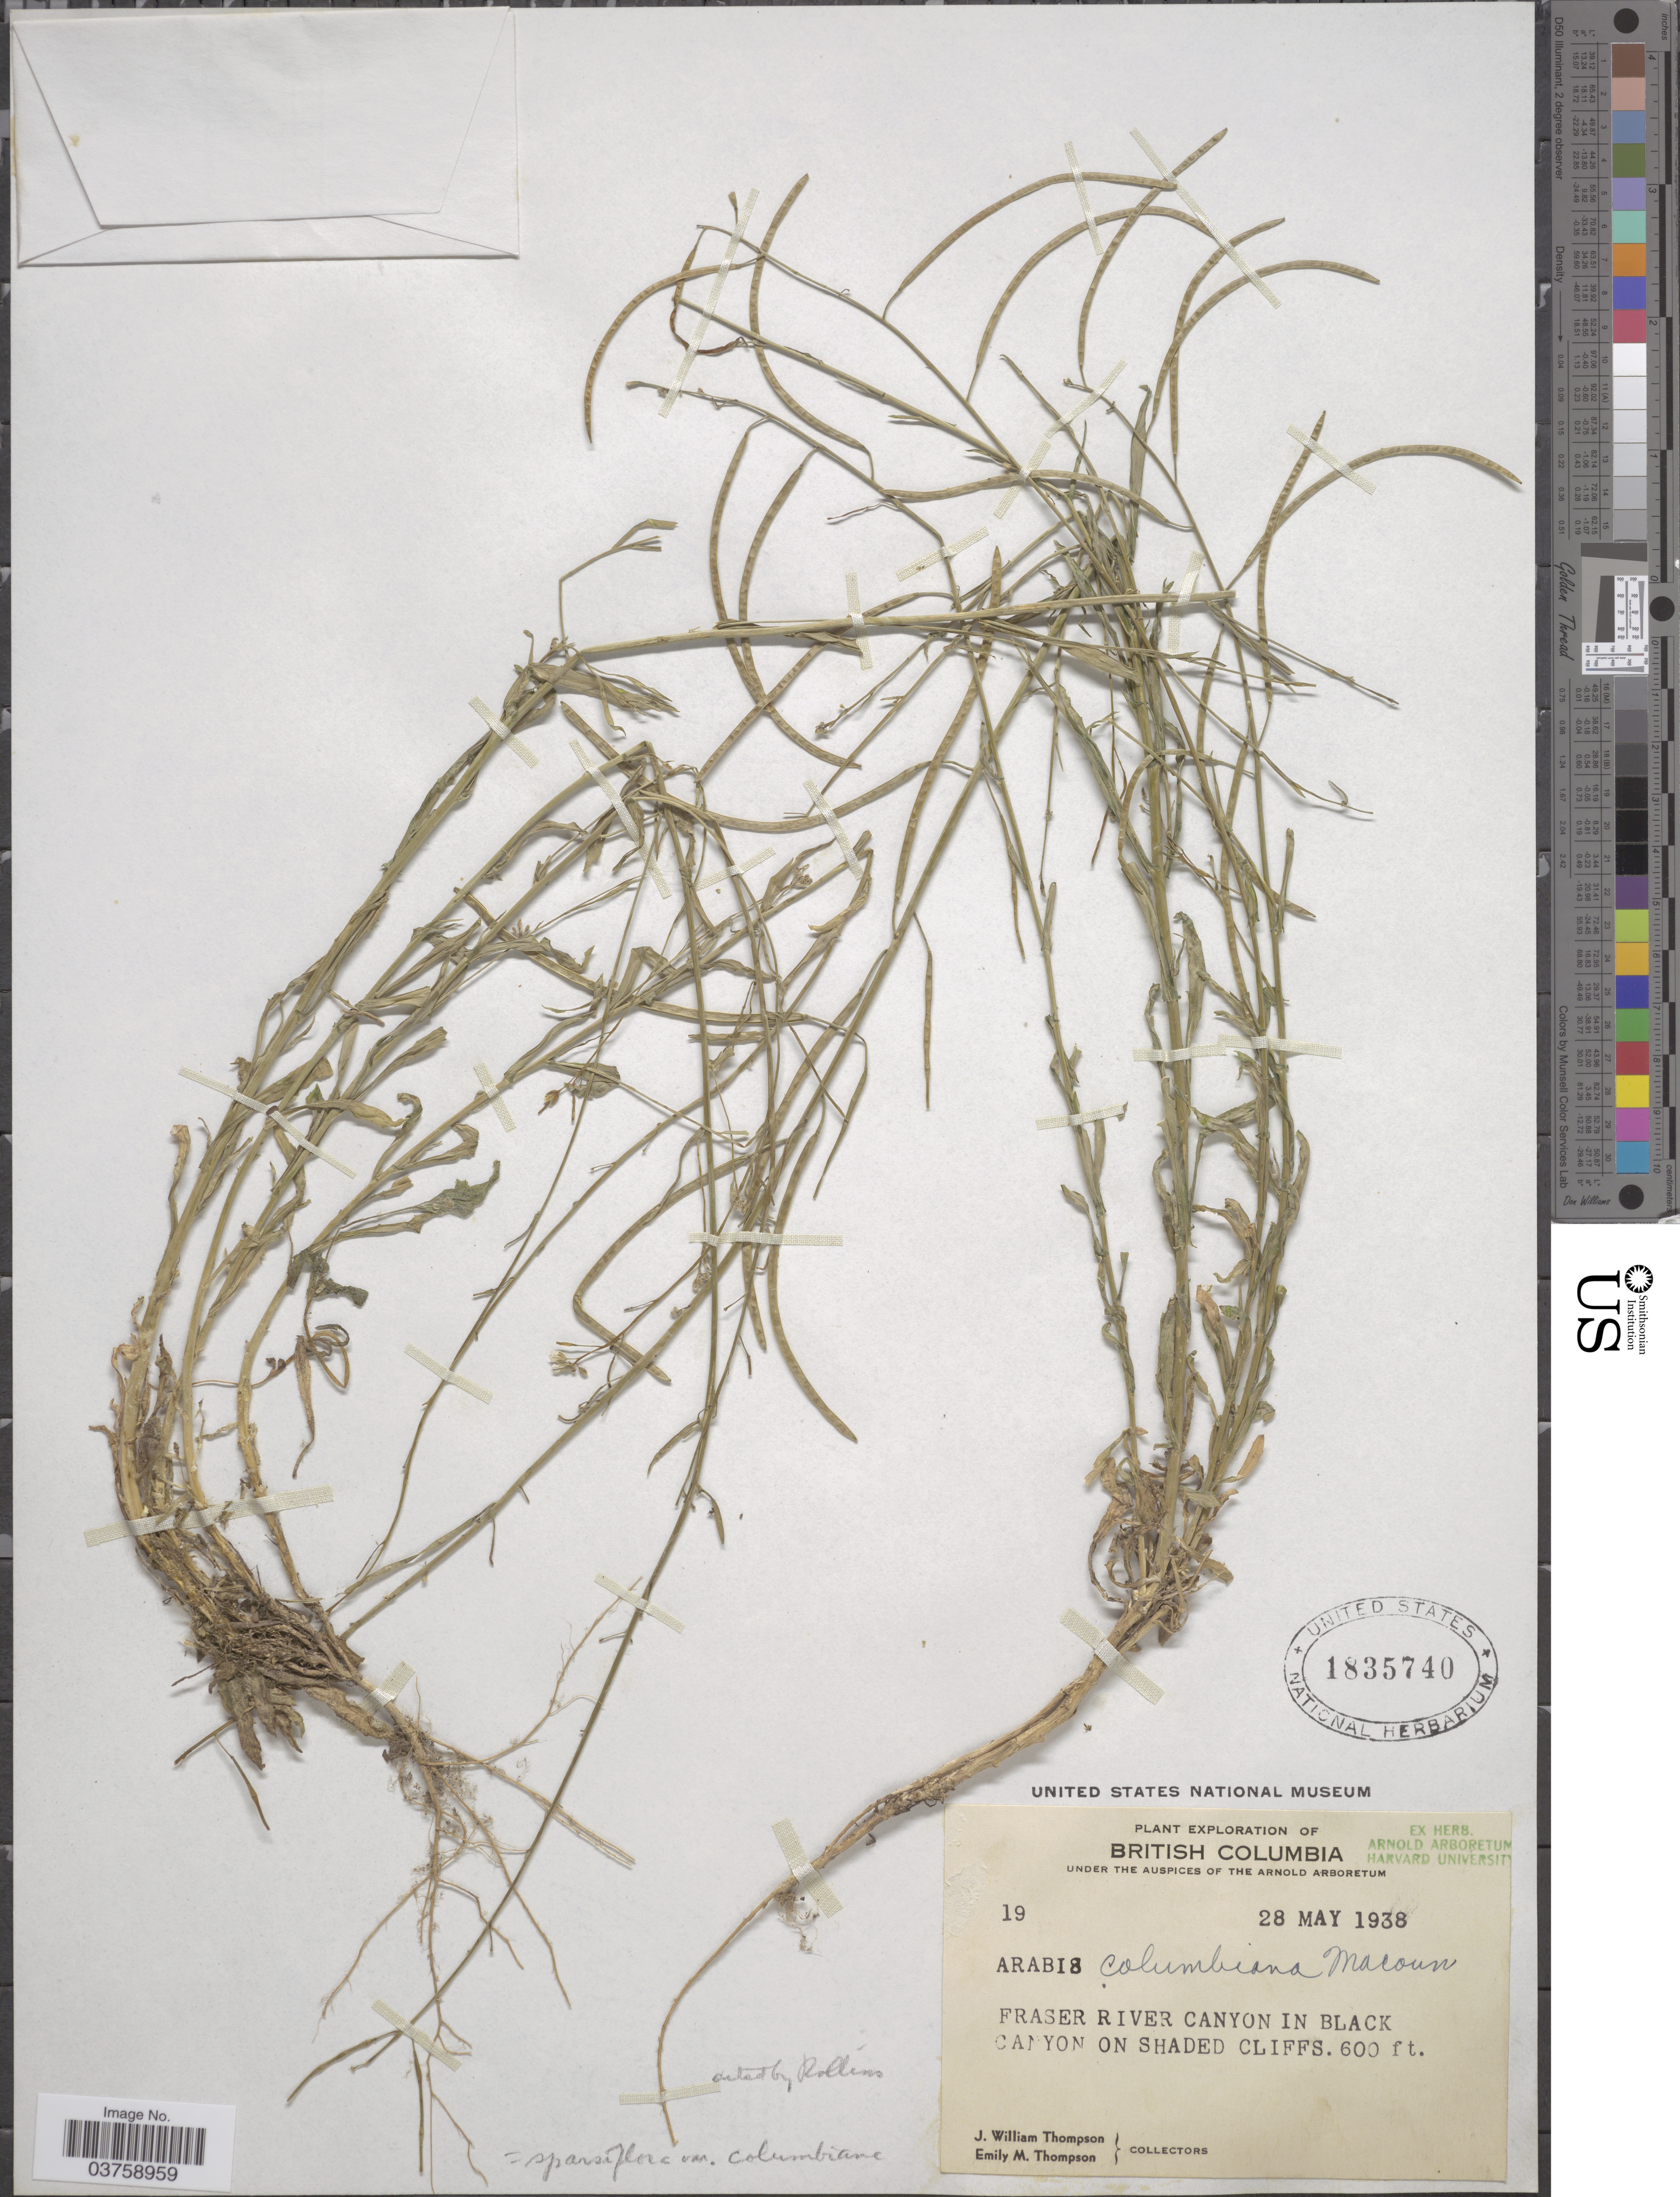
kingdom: Plantae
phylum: Tracheophyta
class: Magnoliopsida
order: Brassicales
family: Brassicaceae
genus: Arabis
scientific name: Arabis sparsiflora var. columbiana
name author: (Macoun) Rollins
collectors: J. W. Thompson & E. M. Thompson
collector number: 19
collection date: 1938-05-28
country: Canada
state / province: British Columbia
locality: British Columbia. Fraser River Canyon in Black Canyon on shaded cliffs.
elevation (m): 183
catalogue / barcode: US 1835740